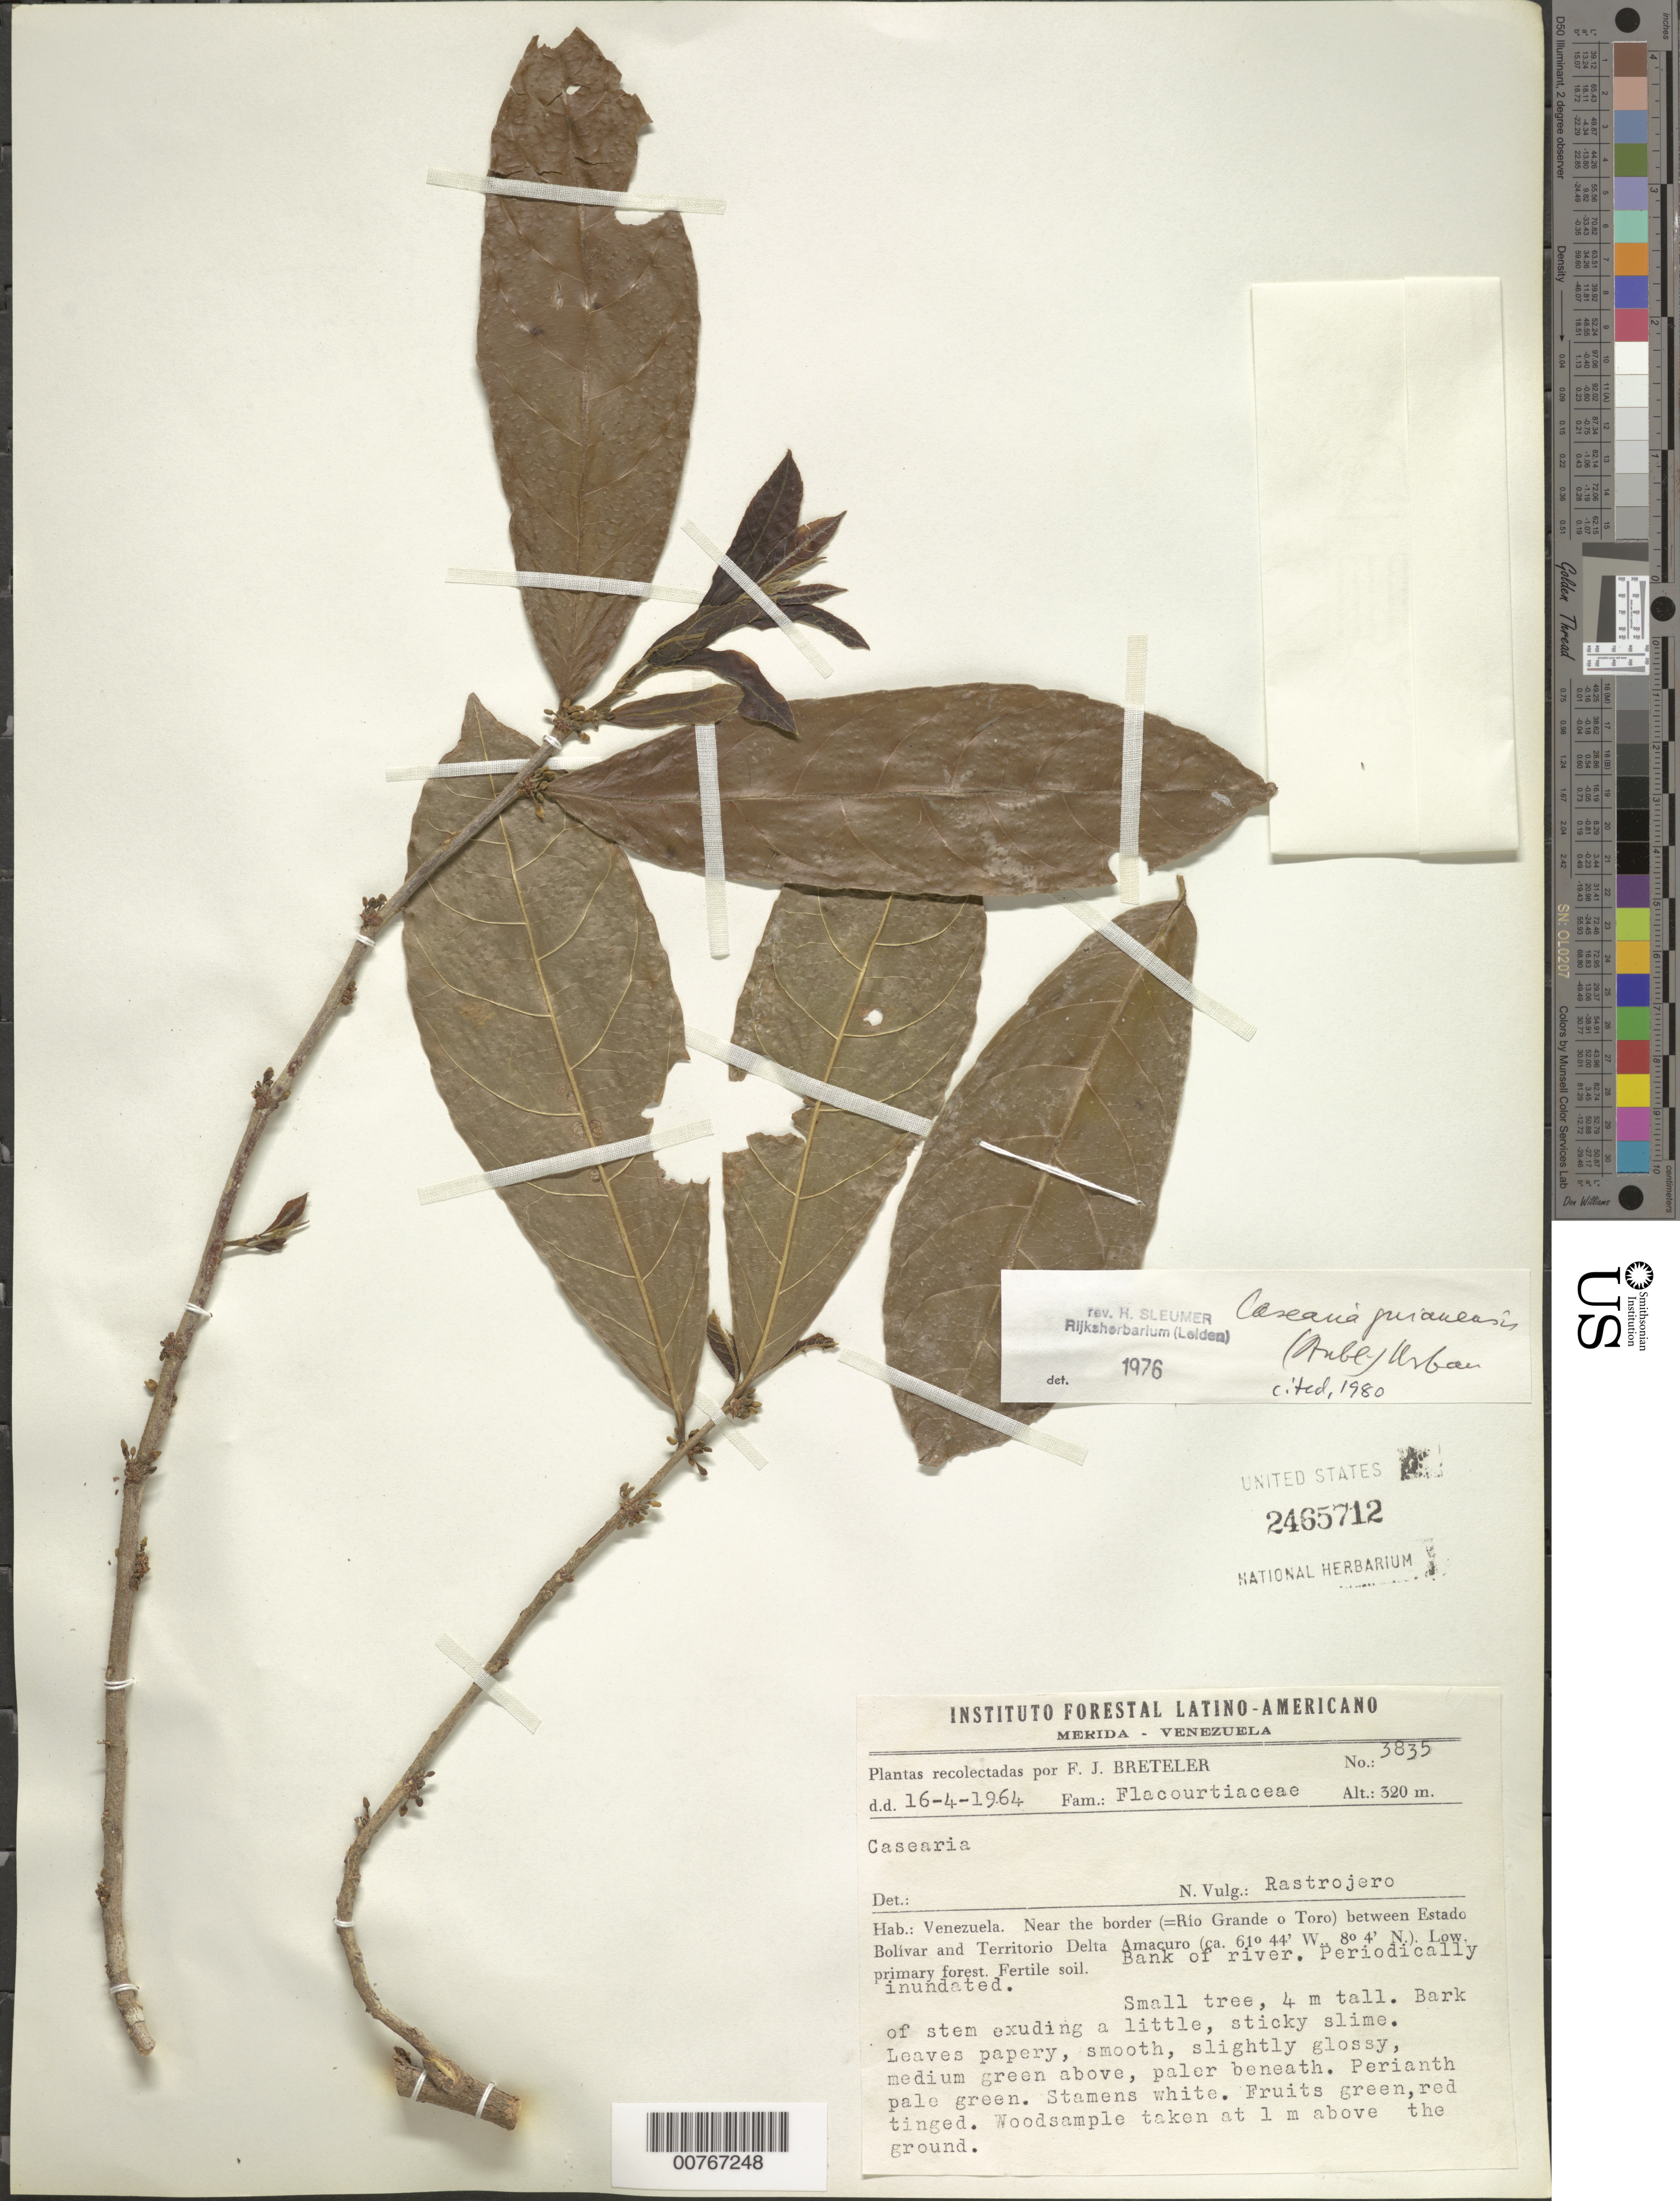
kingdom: Plantae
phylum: Tracheophyta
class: Magnoliopsida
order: Malpighiales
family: Salicaceae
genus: Casearia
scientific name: Casearia guianensis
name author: (Aubl.) Urb.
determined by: Sleumer, H. O.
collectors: F. J. Breteler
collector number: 3835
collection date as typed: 16-Apr-64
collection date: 1964-04-16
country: Venezuela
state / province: Bolívar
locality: Río Grande o Toro, near border between Estado Bolívar and Territorío Delta Amacuro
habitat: Bank of river; periodically inundated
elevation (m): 320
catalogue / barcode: US 2465712